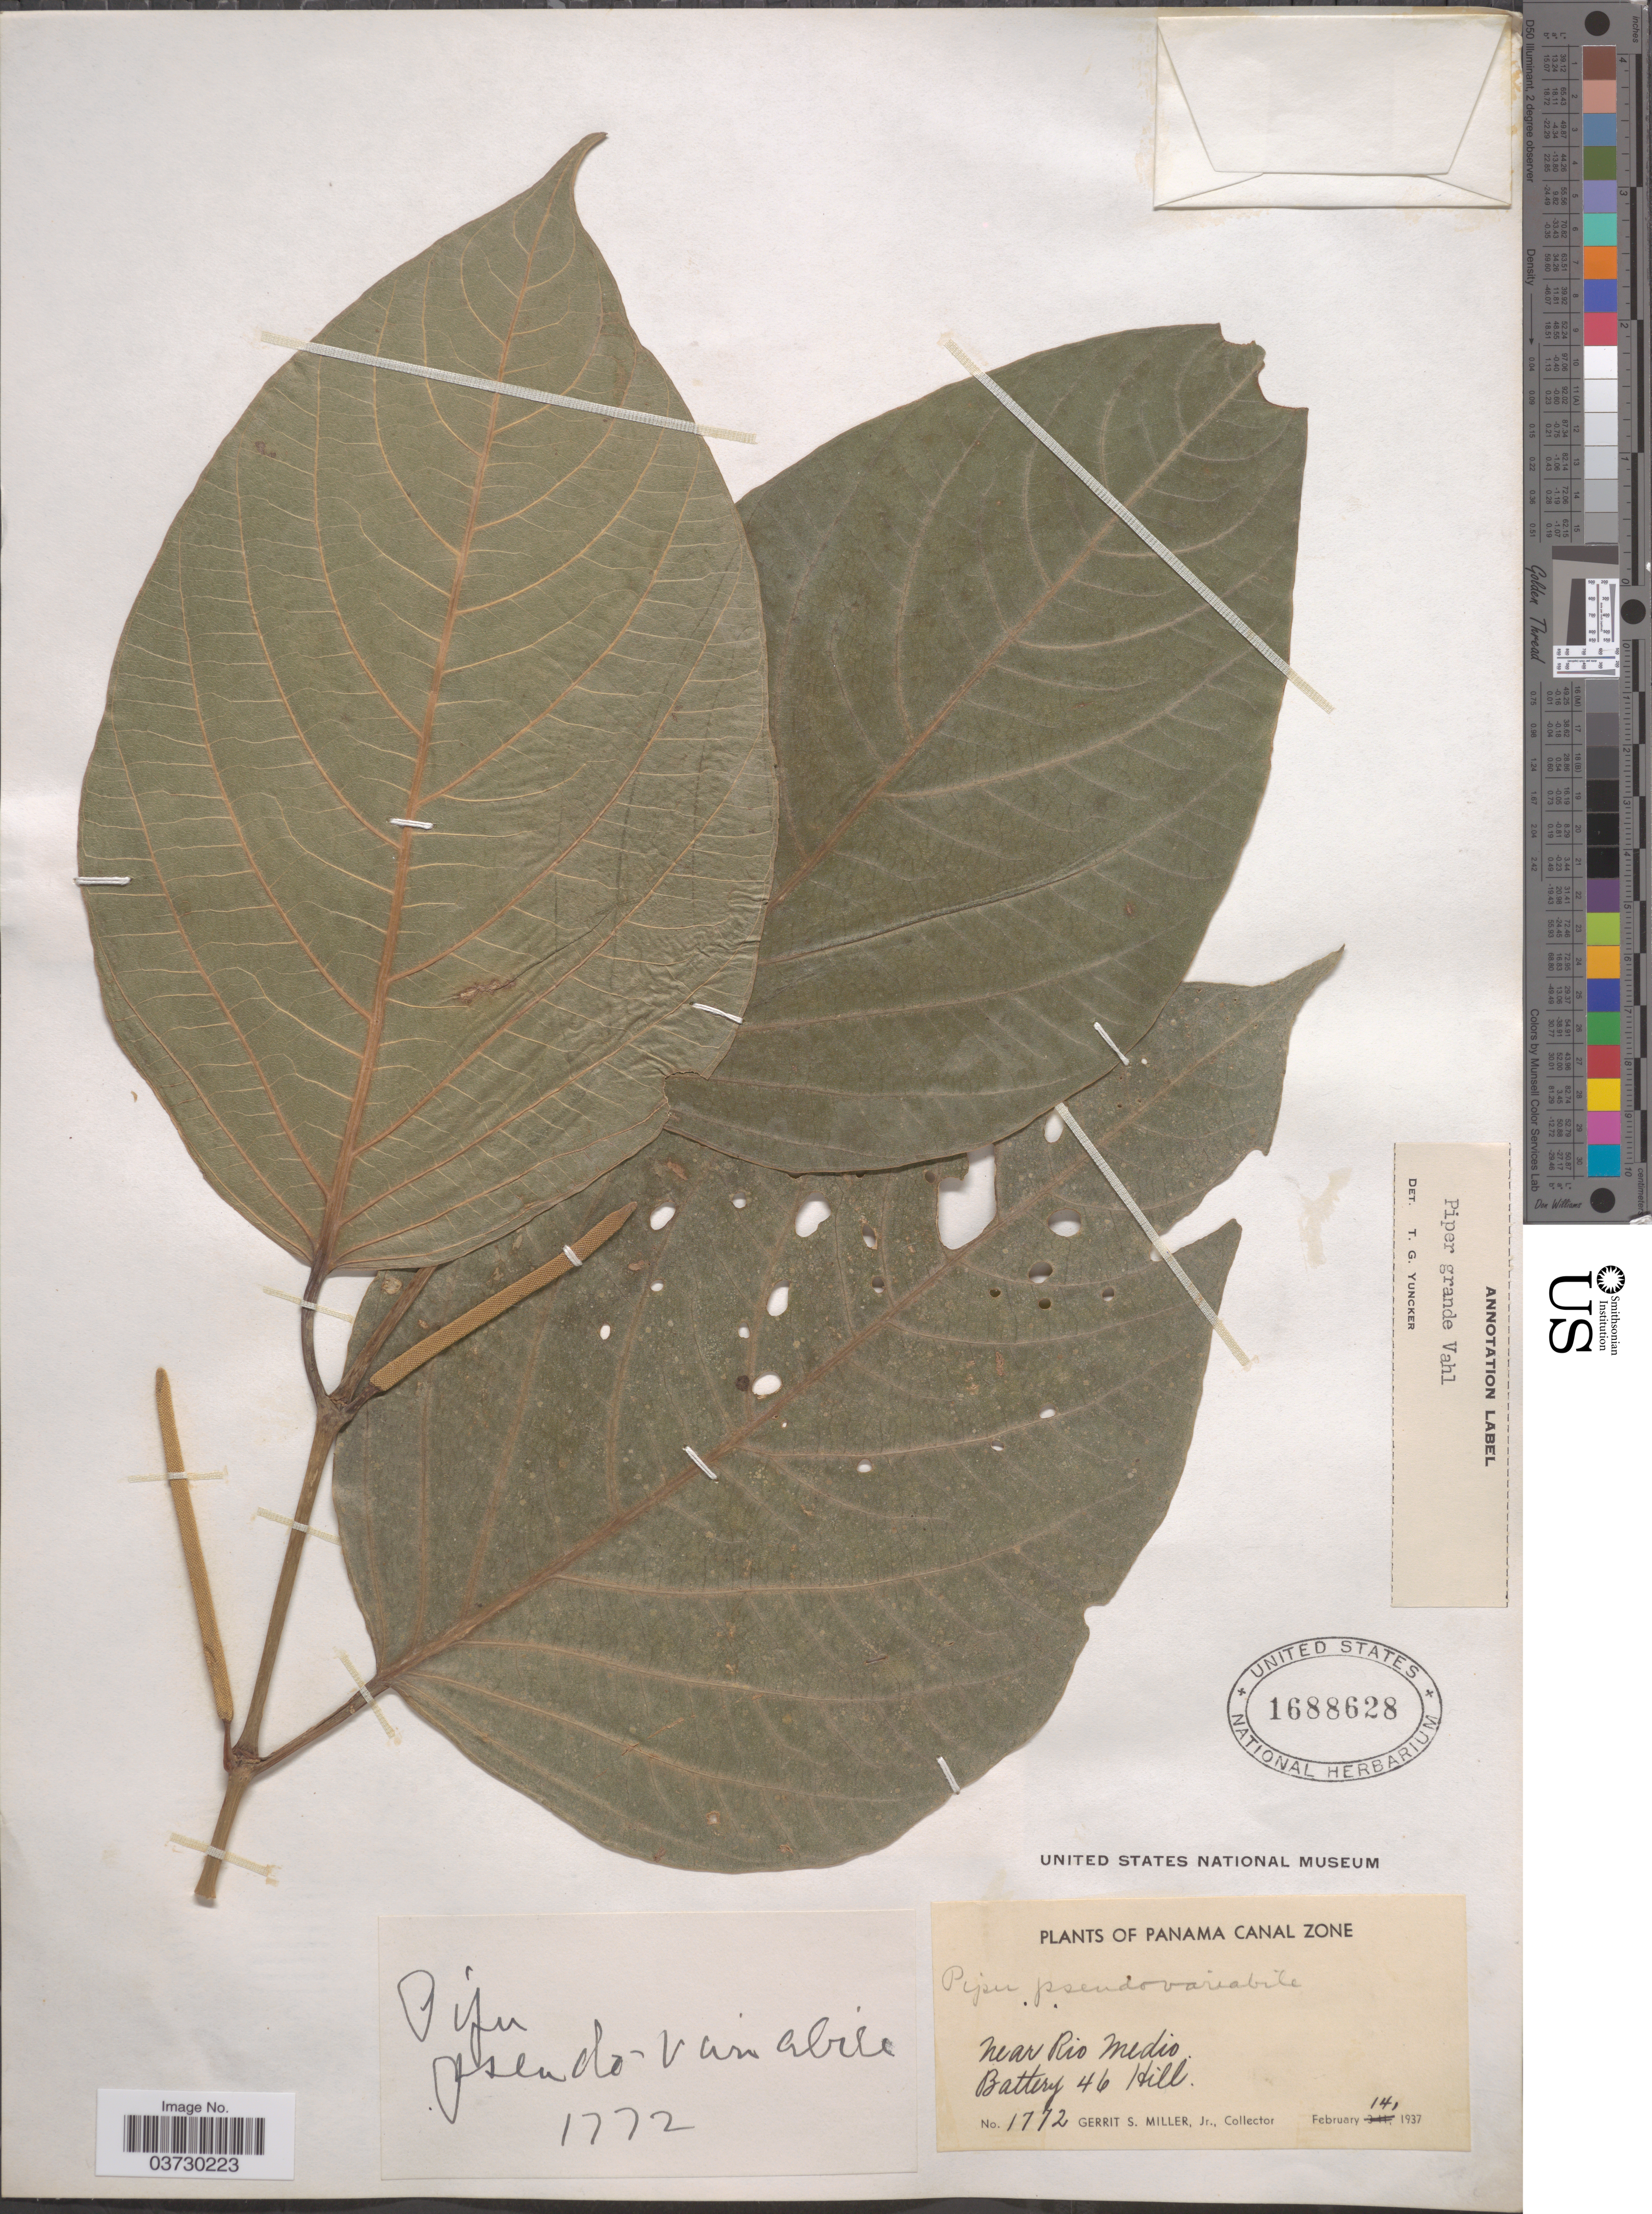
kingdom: Plantae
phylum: Tracheophyta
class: Magnoliopsida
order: Piperales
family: Piperaceae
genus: Piper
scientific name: Piper grande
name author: Vahl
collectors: G. S. Miller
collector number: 1772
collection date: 1937-02-14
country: Panama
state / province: Colón / Panamá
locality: Canal Zone. Near Rio Medio. Battery 46 Hill.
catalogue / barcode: US 1688628